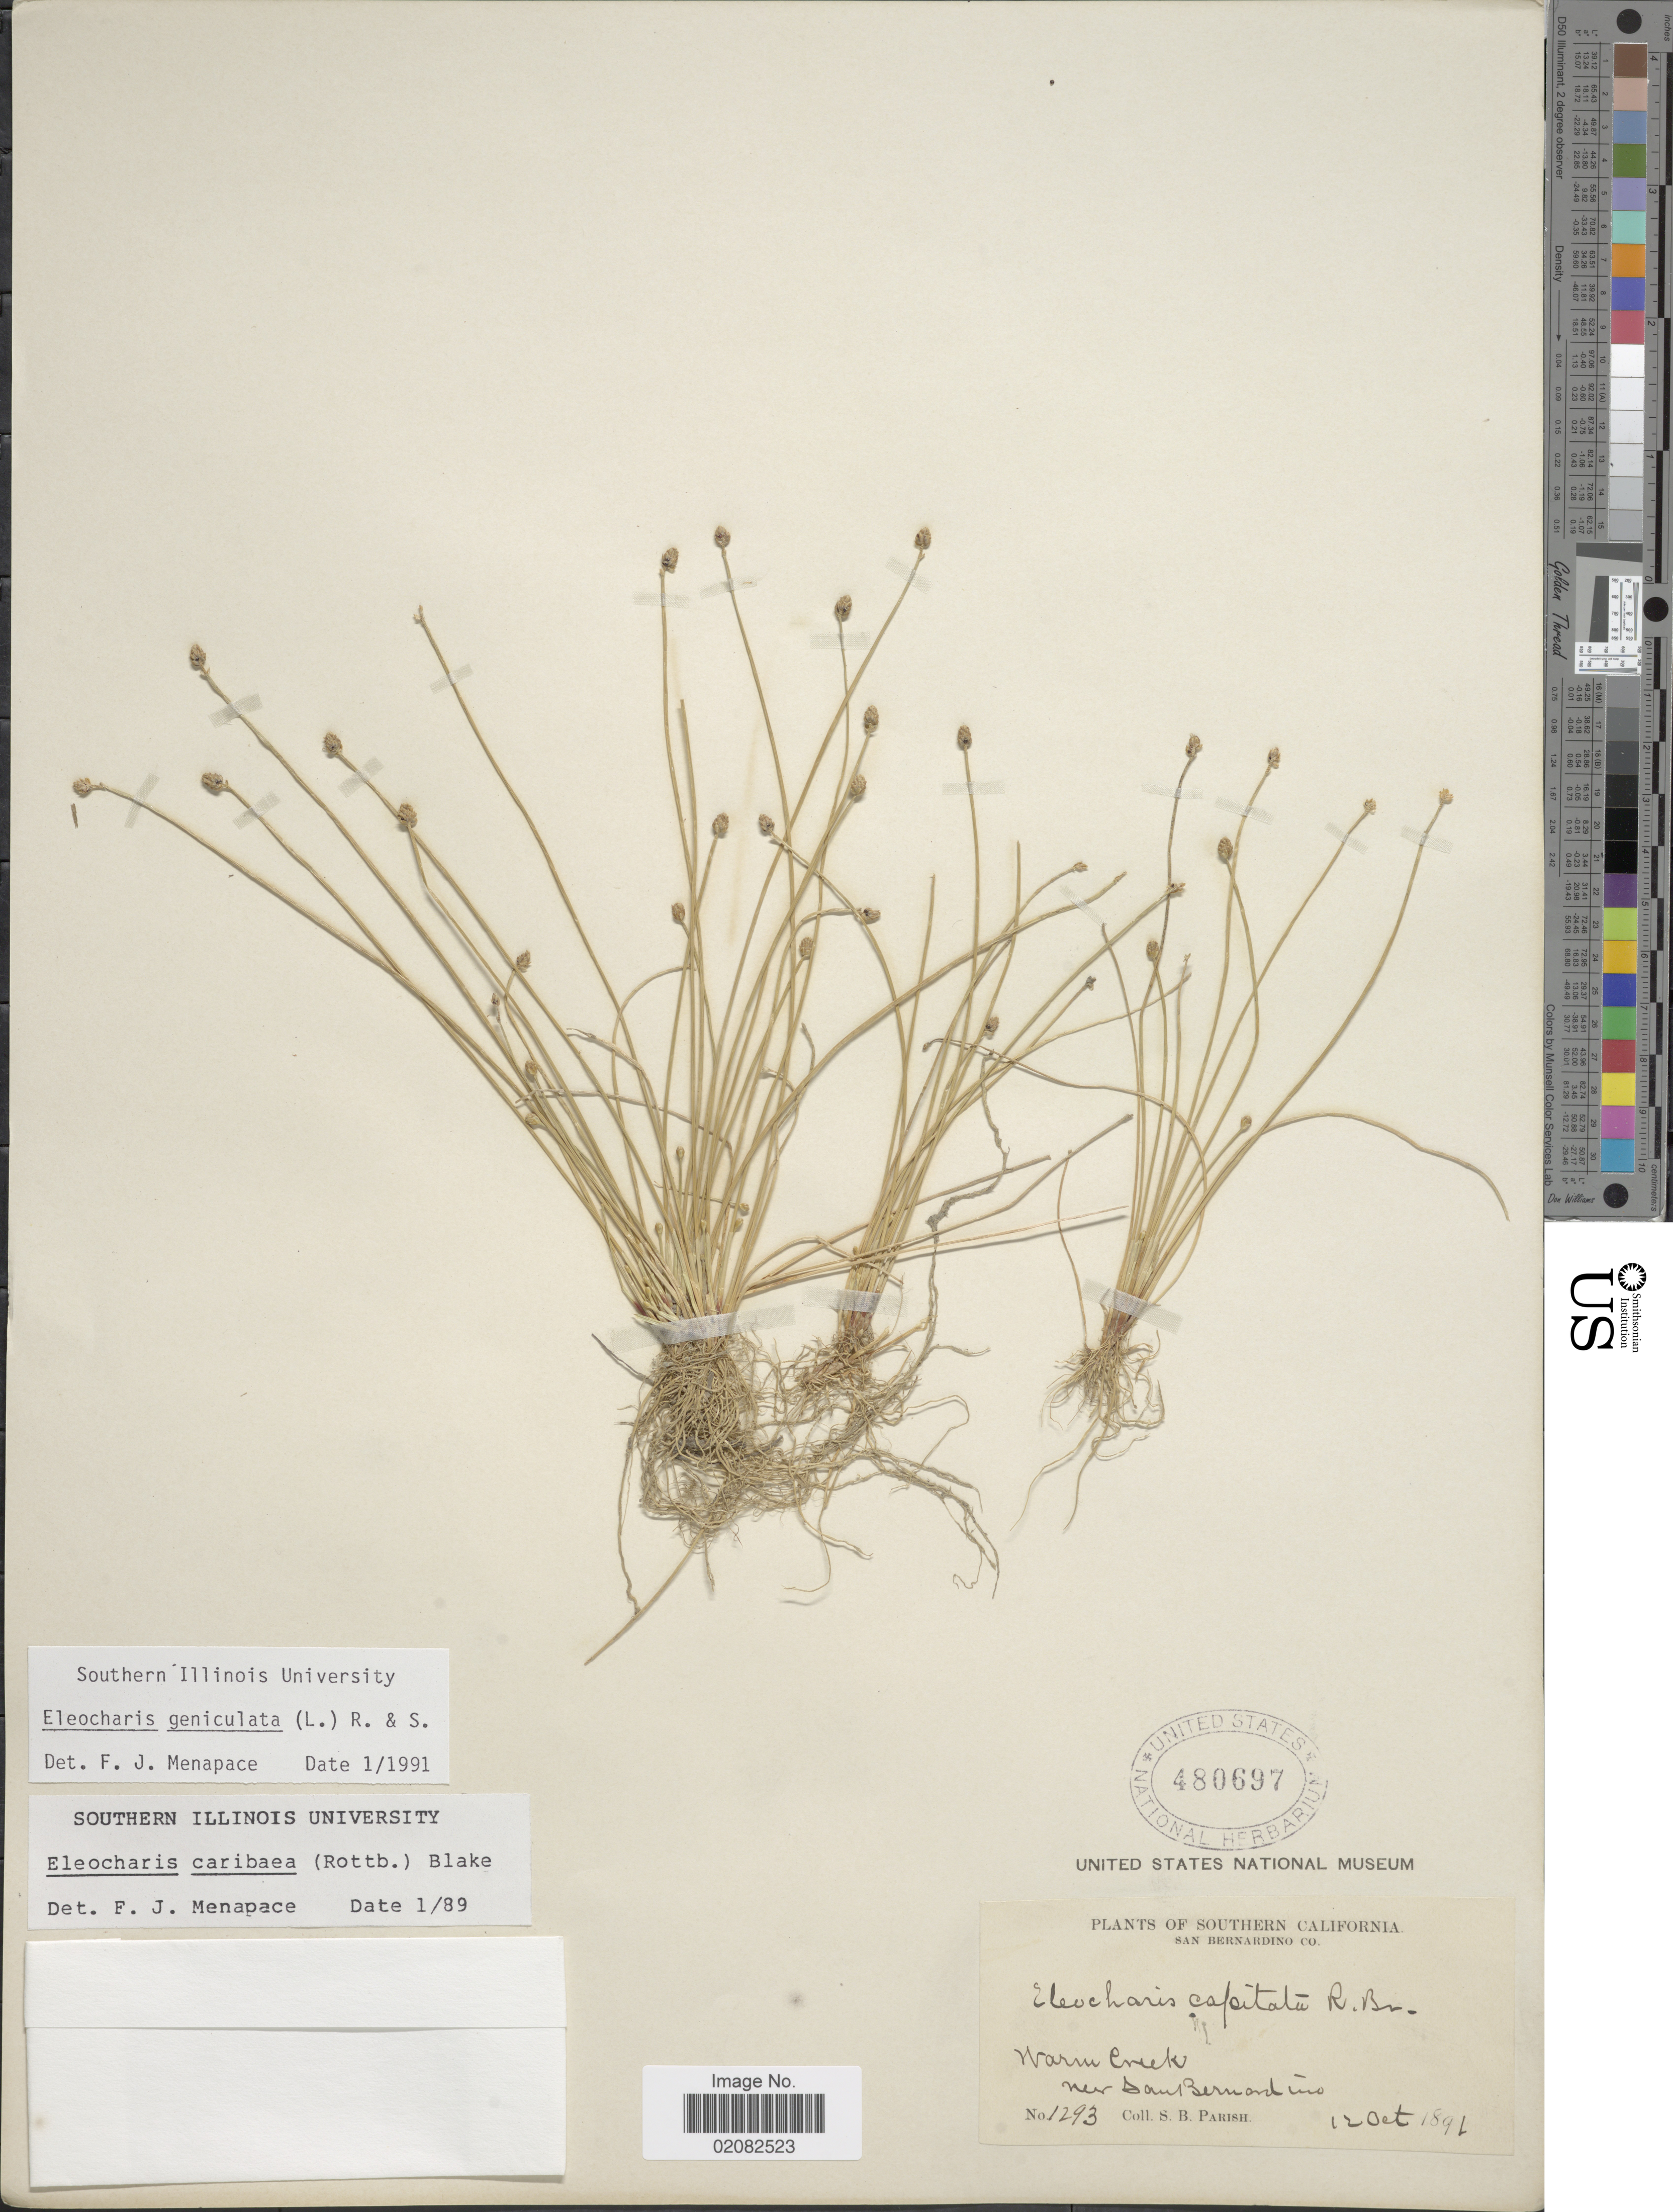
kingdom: Plantae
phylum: Tracheophyta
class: Liliopsida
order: Poales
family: Cyperaceae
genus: Eleocharis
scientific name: Eleocharis geniculata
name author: (L.) Roem. & Schult.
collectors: S. B. Parish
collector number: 1293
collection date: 1891-10-12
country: United States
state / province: California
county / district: San Bernardino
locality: Southern California, San Bernardino Co, Warm Creek, near San Bernardino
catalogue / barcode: US 480697